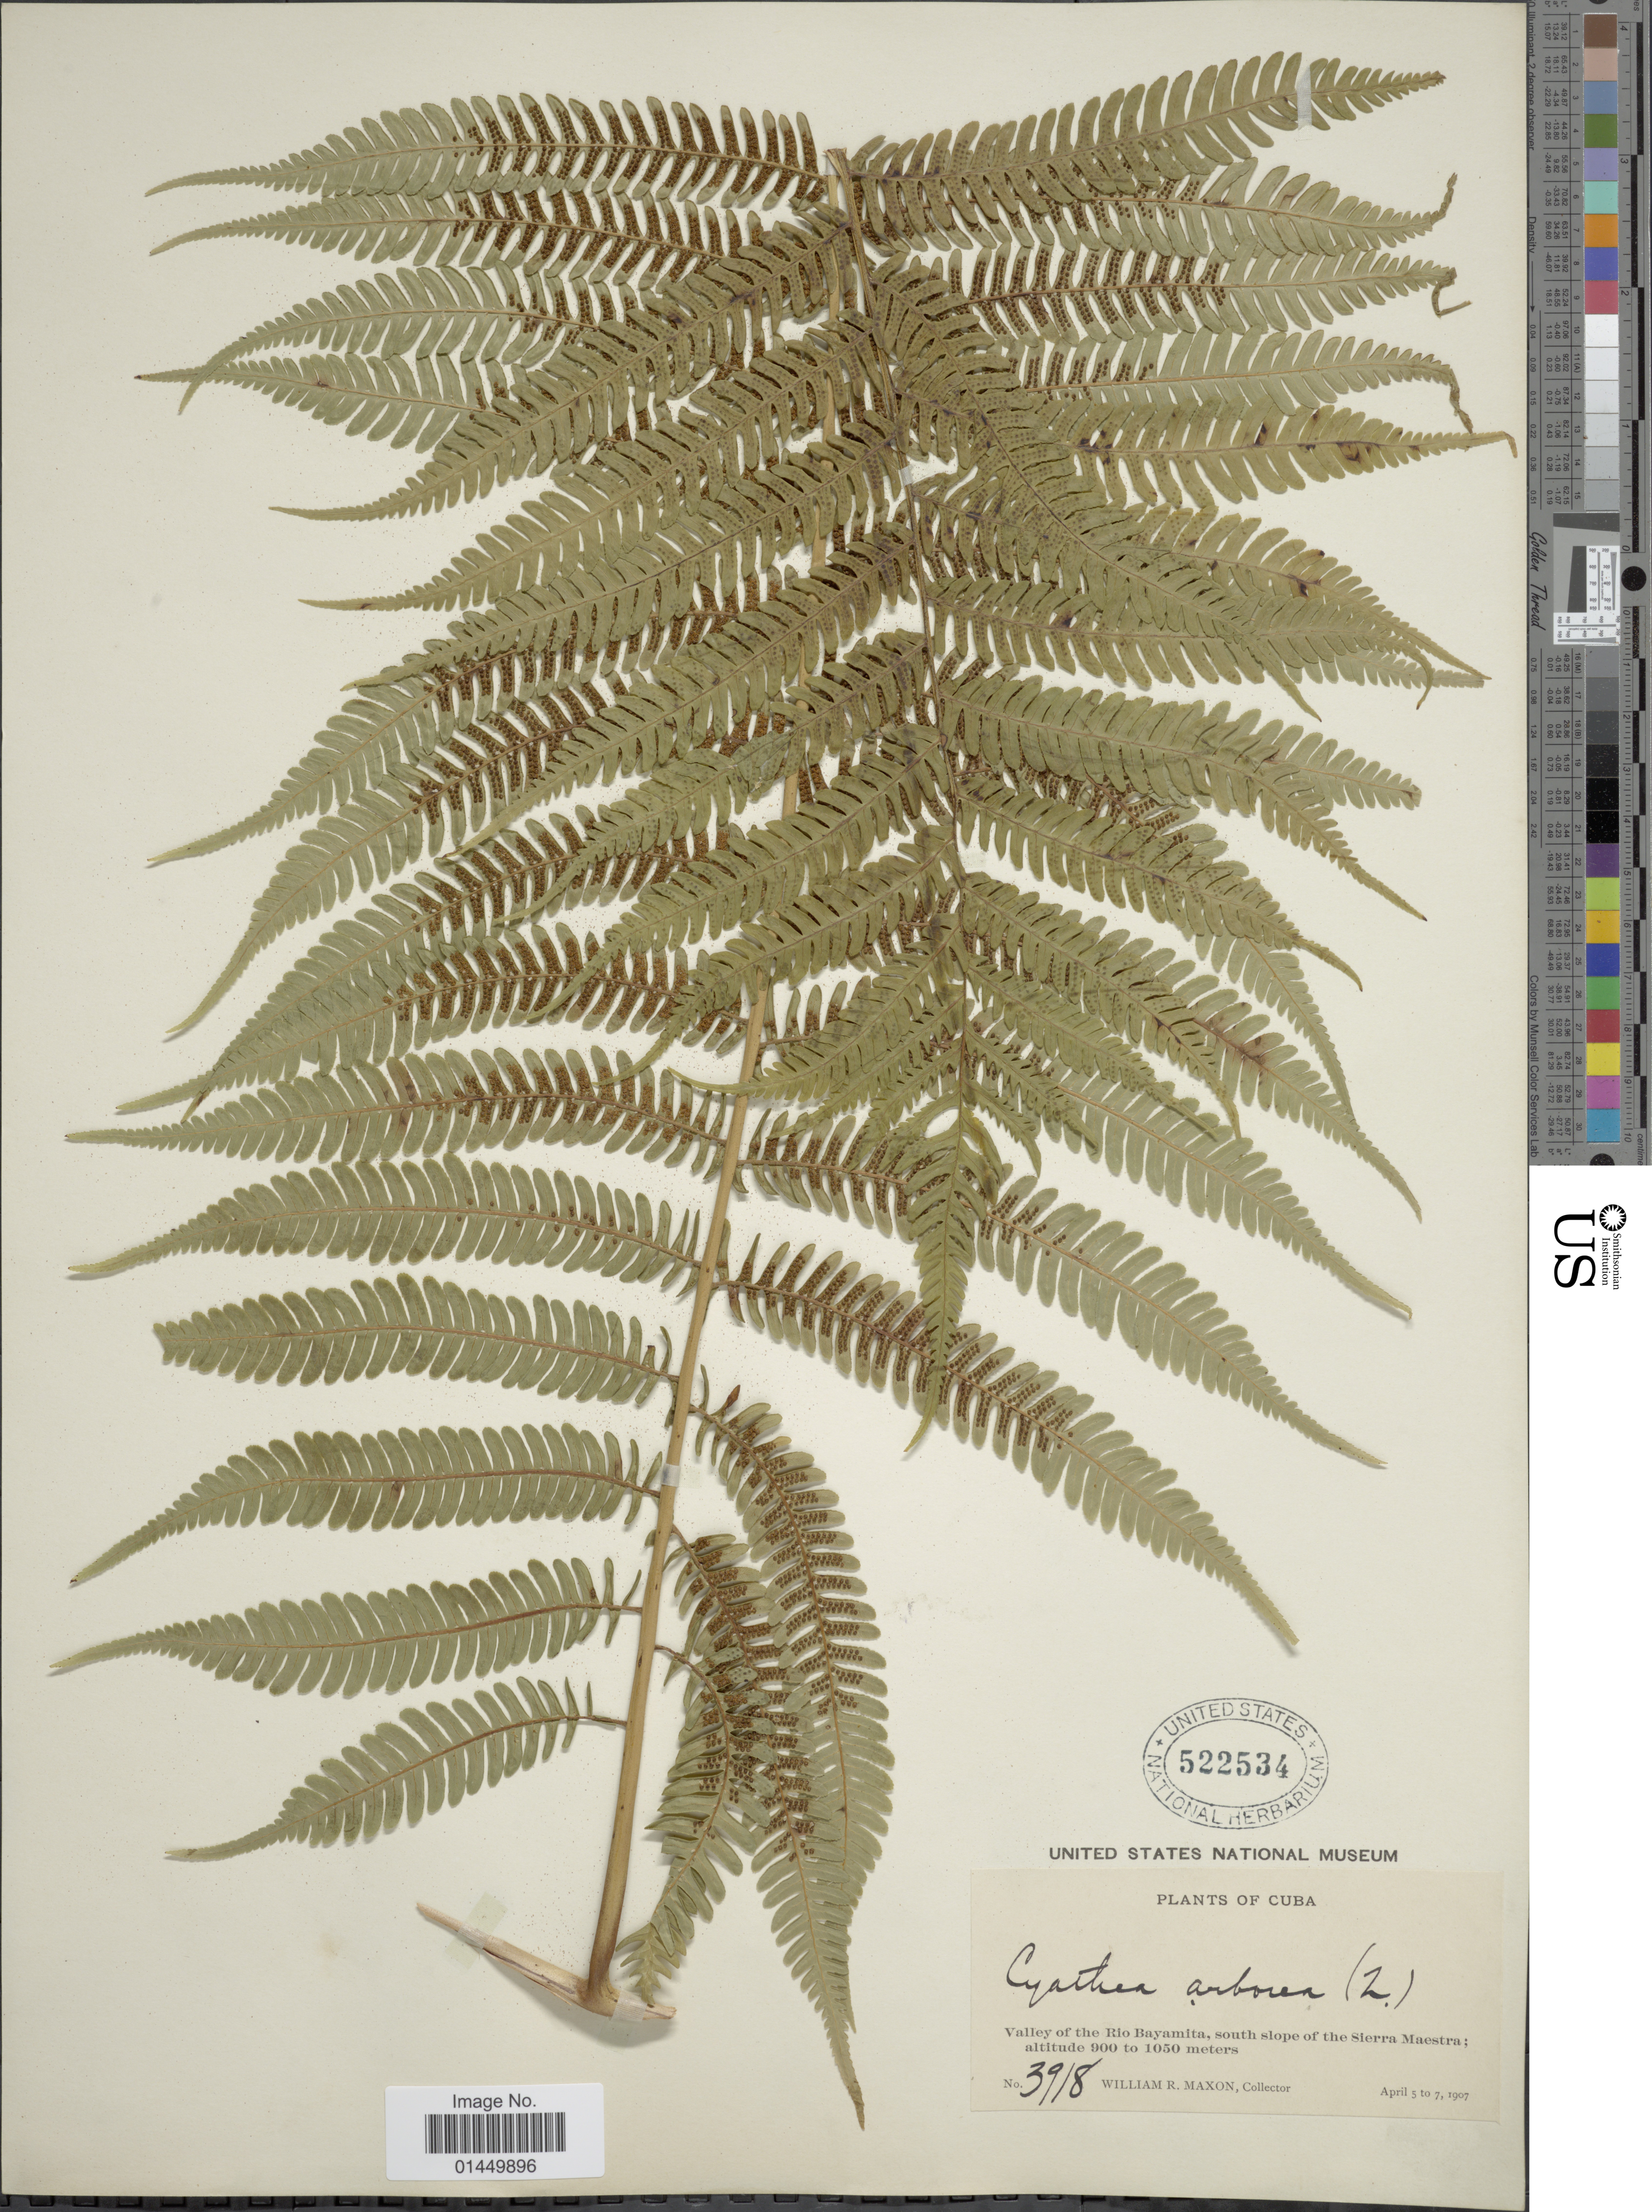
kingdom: Plantae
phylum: Tracheophyta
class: Polypodiopsida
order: Cyatheales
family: Cyatheaceae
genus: Cyathea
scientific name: Cyathea arborea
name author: (L.) Sm.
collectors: W. R. Maxon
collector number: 3918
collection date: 1907-04-05/1907-04-07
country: Cuba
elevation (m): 900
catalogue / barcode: US 522534